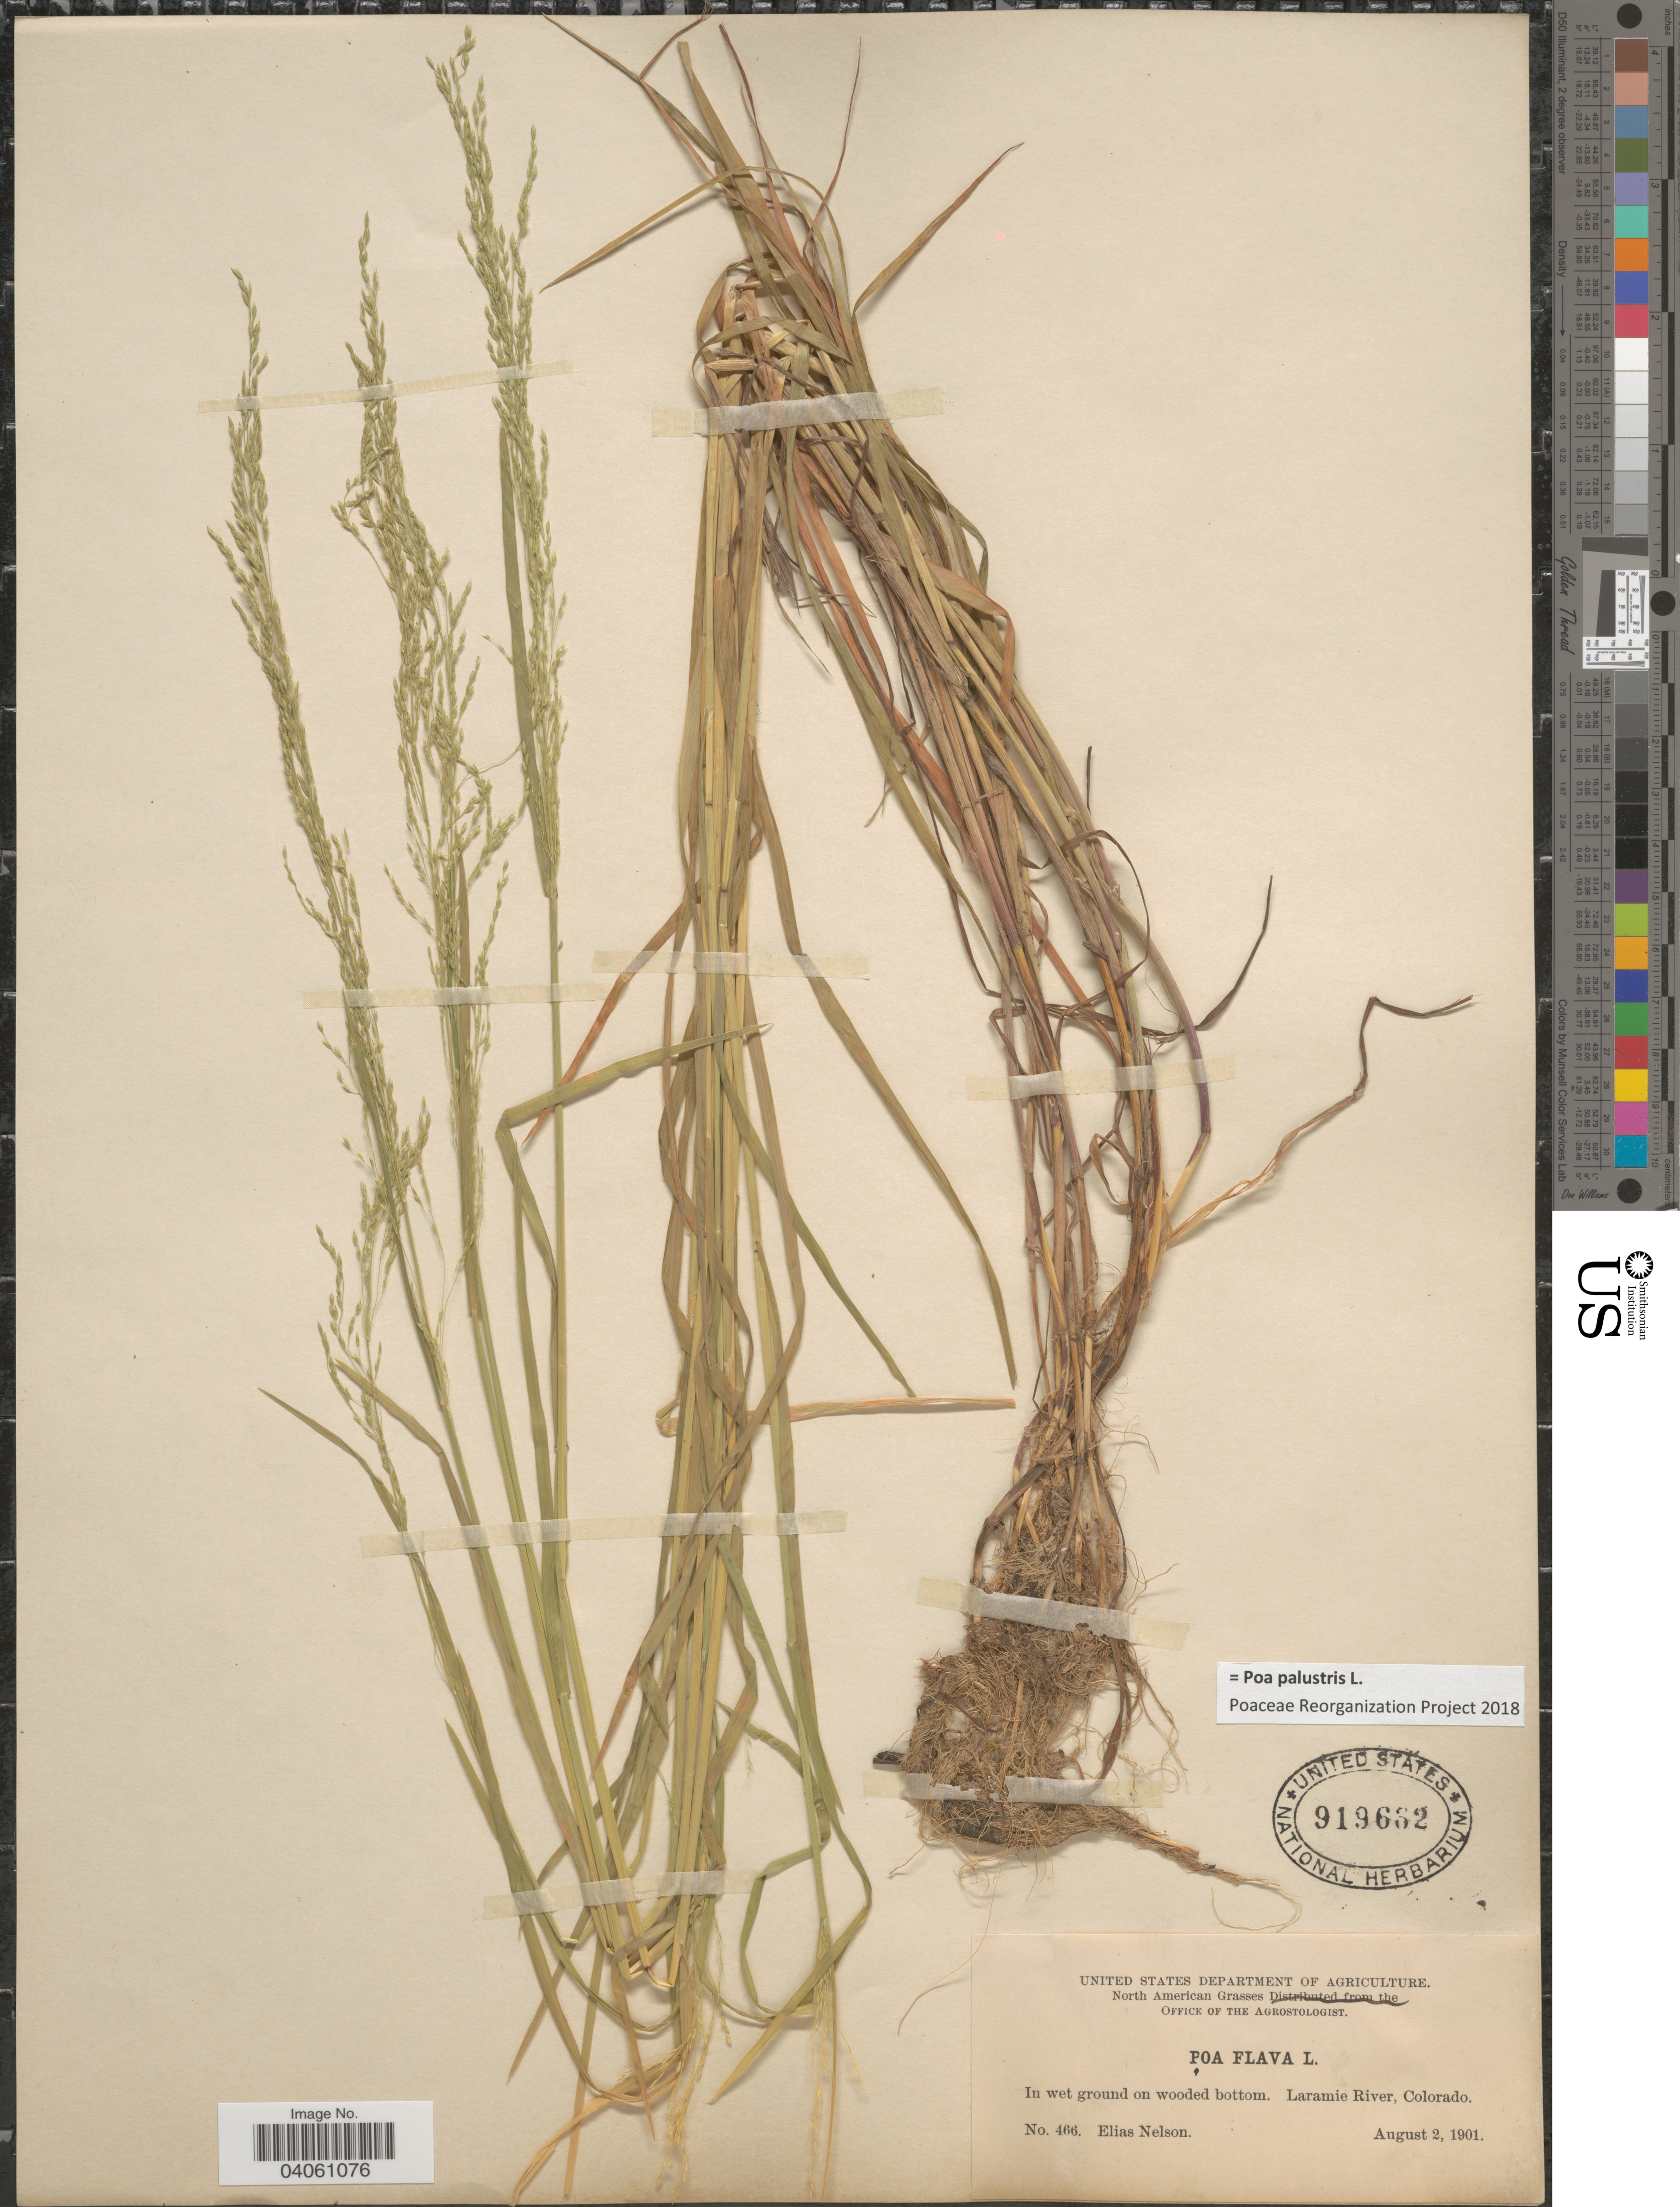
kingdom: Plantae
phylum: Tracheophyta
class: Liliopsida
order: Poales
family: Poaceae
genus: Poa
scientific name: Poa palustris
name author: L.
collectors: E. Nelson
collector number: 466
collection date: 1901-08-02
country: United States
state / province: Colorado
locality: Laramie River.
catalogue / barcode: US 919662